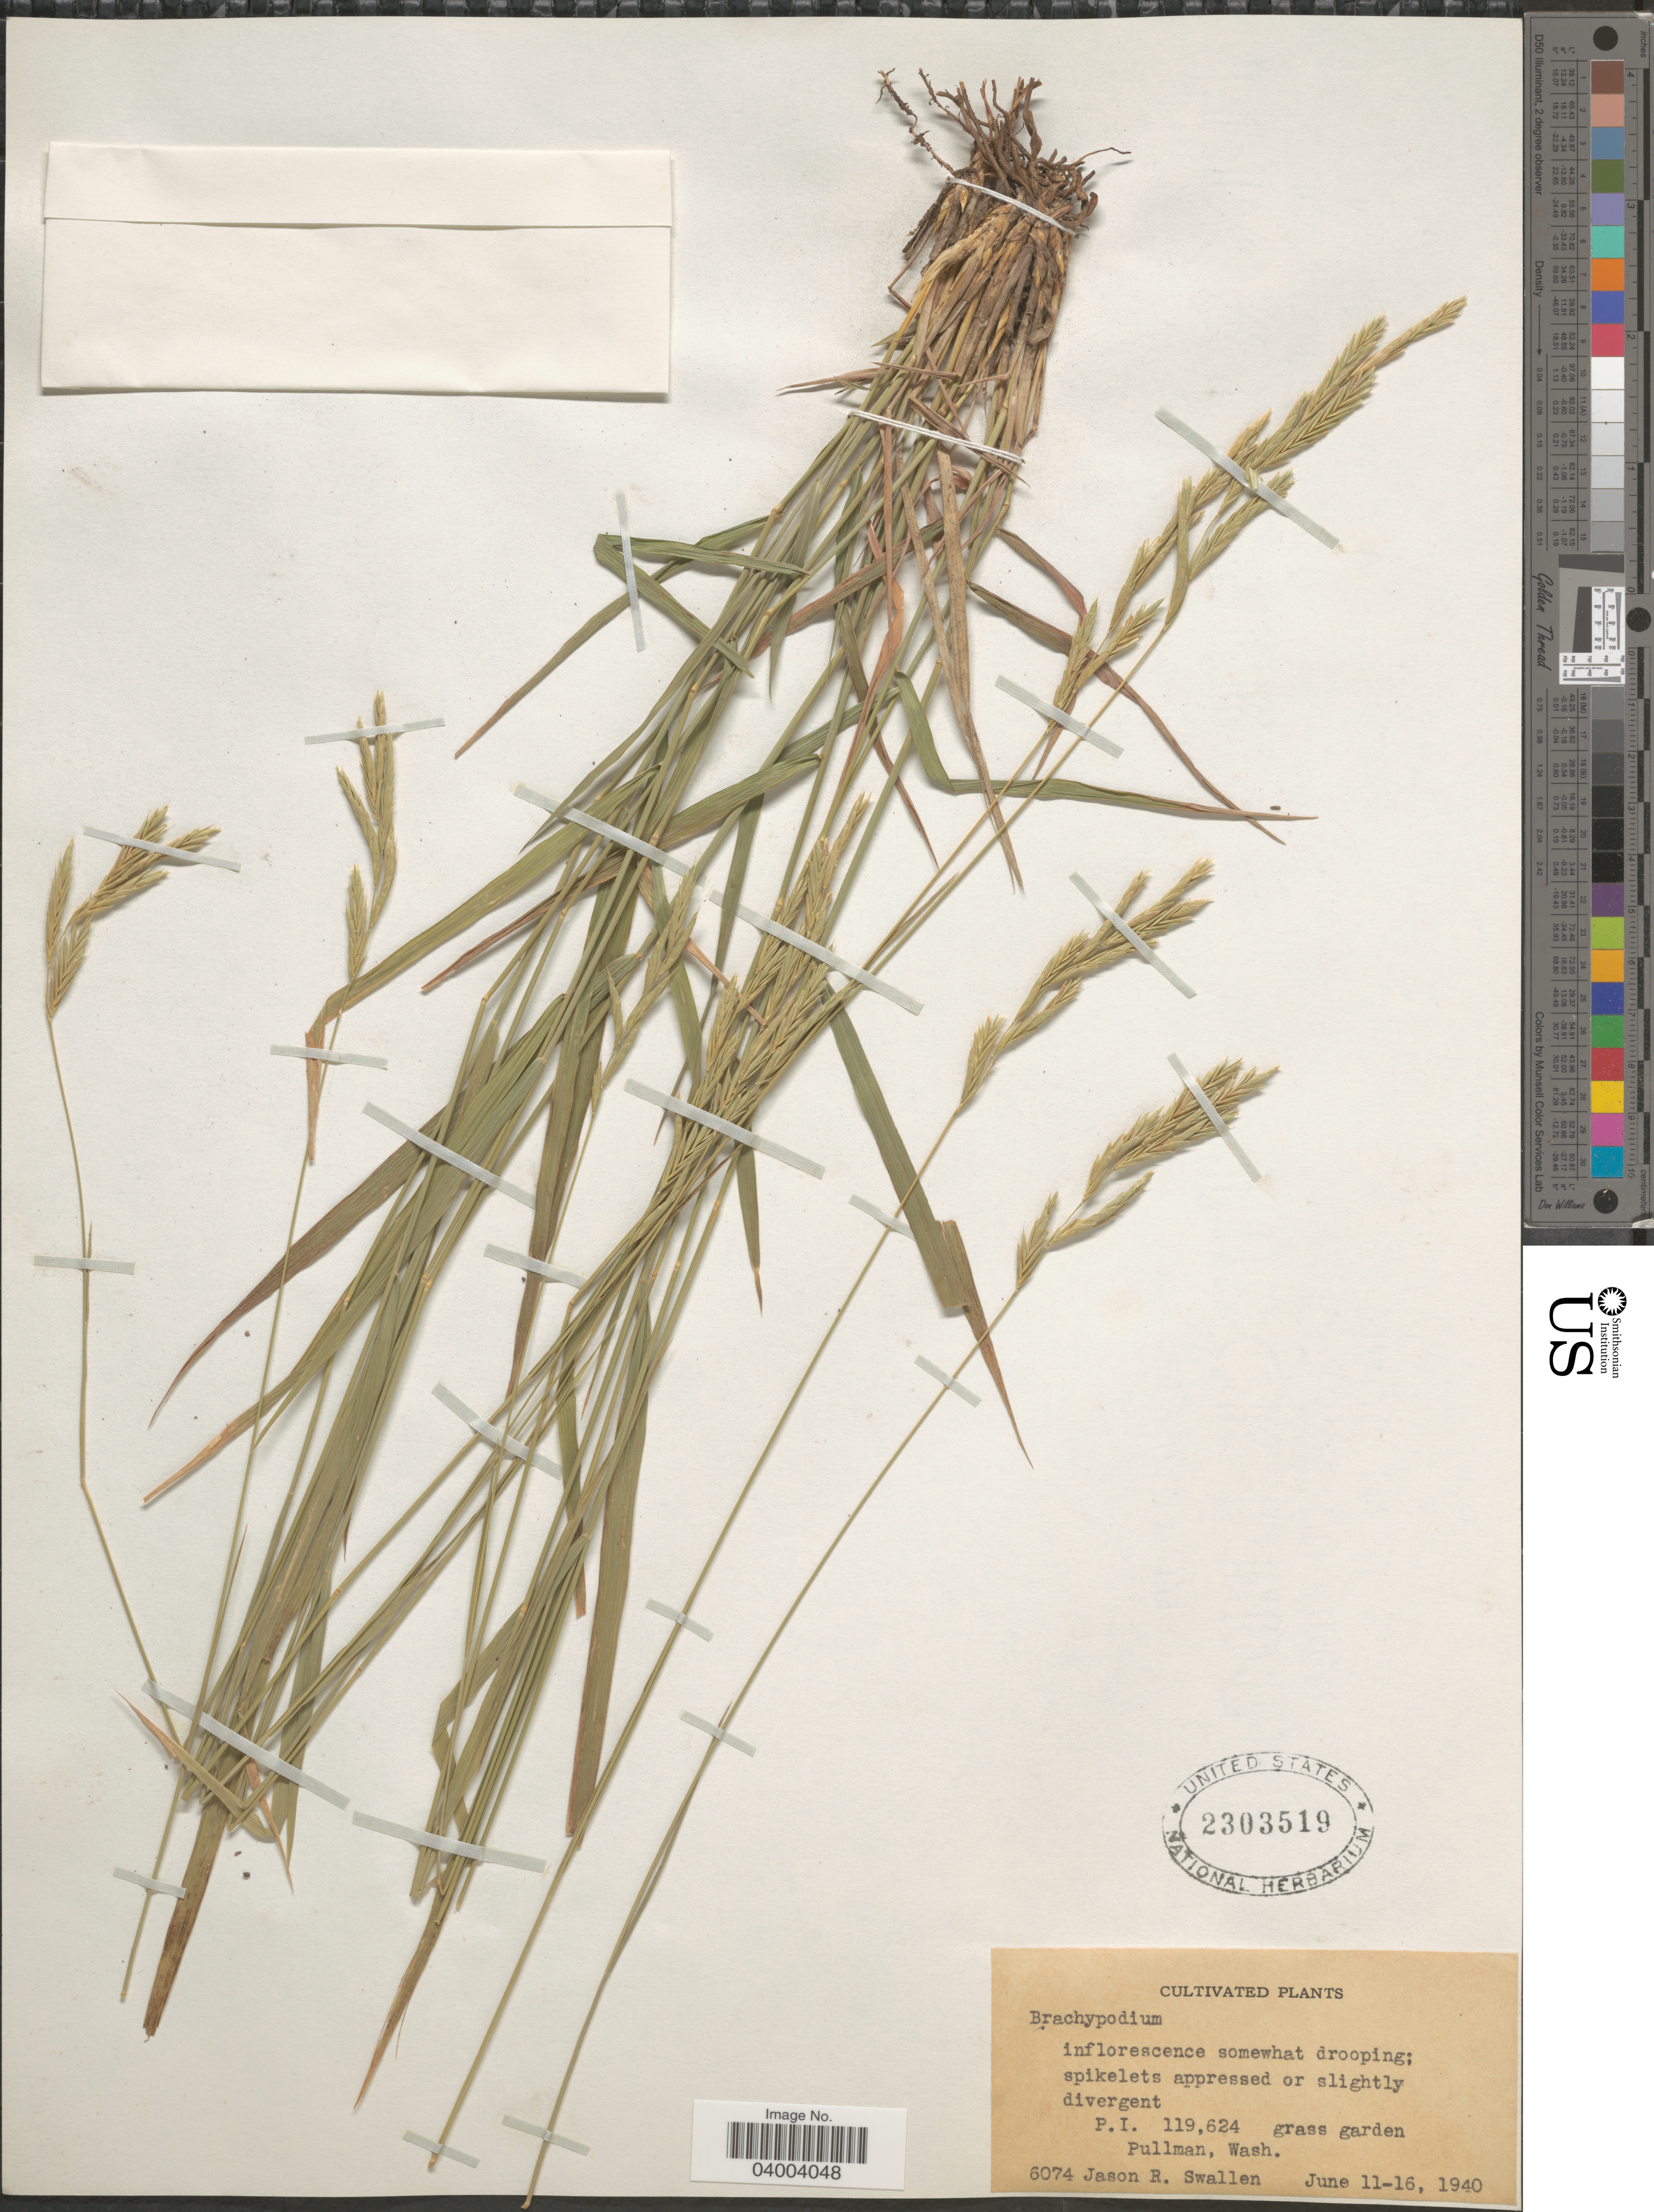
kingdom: Plantae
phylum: Tracheophyta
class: Liliopsida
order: Poales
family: Poaceae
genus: Brachypodium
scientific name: Brachypodium sp.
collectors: J. R. Swallen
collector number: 6074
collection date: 1940-06-11/1940-06-16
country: United States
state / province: Washington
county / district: Whitman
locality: Pullman.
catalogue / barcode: US 2303519